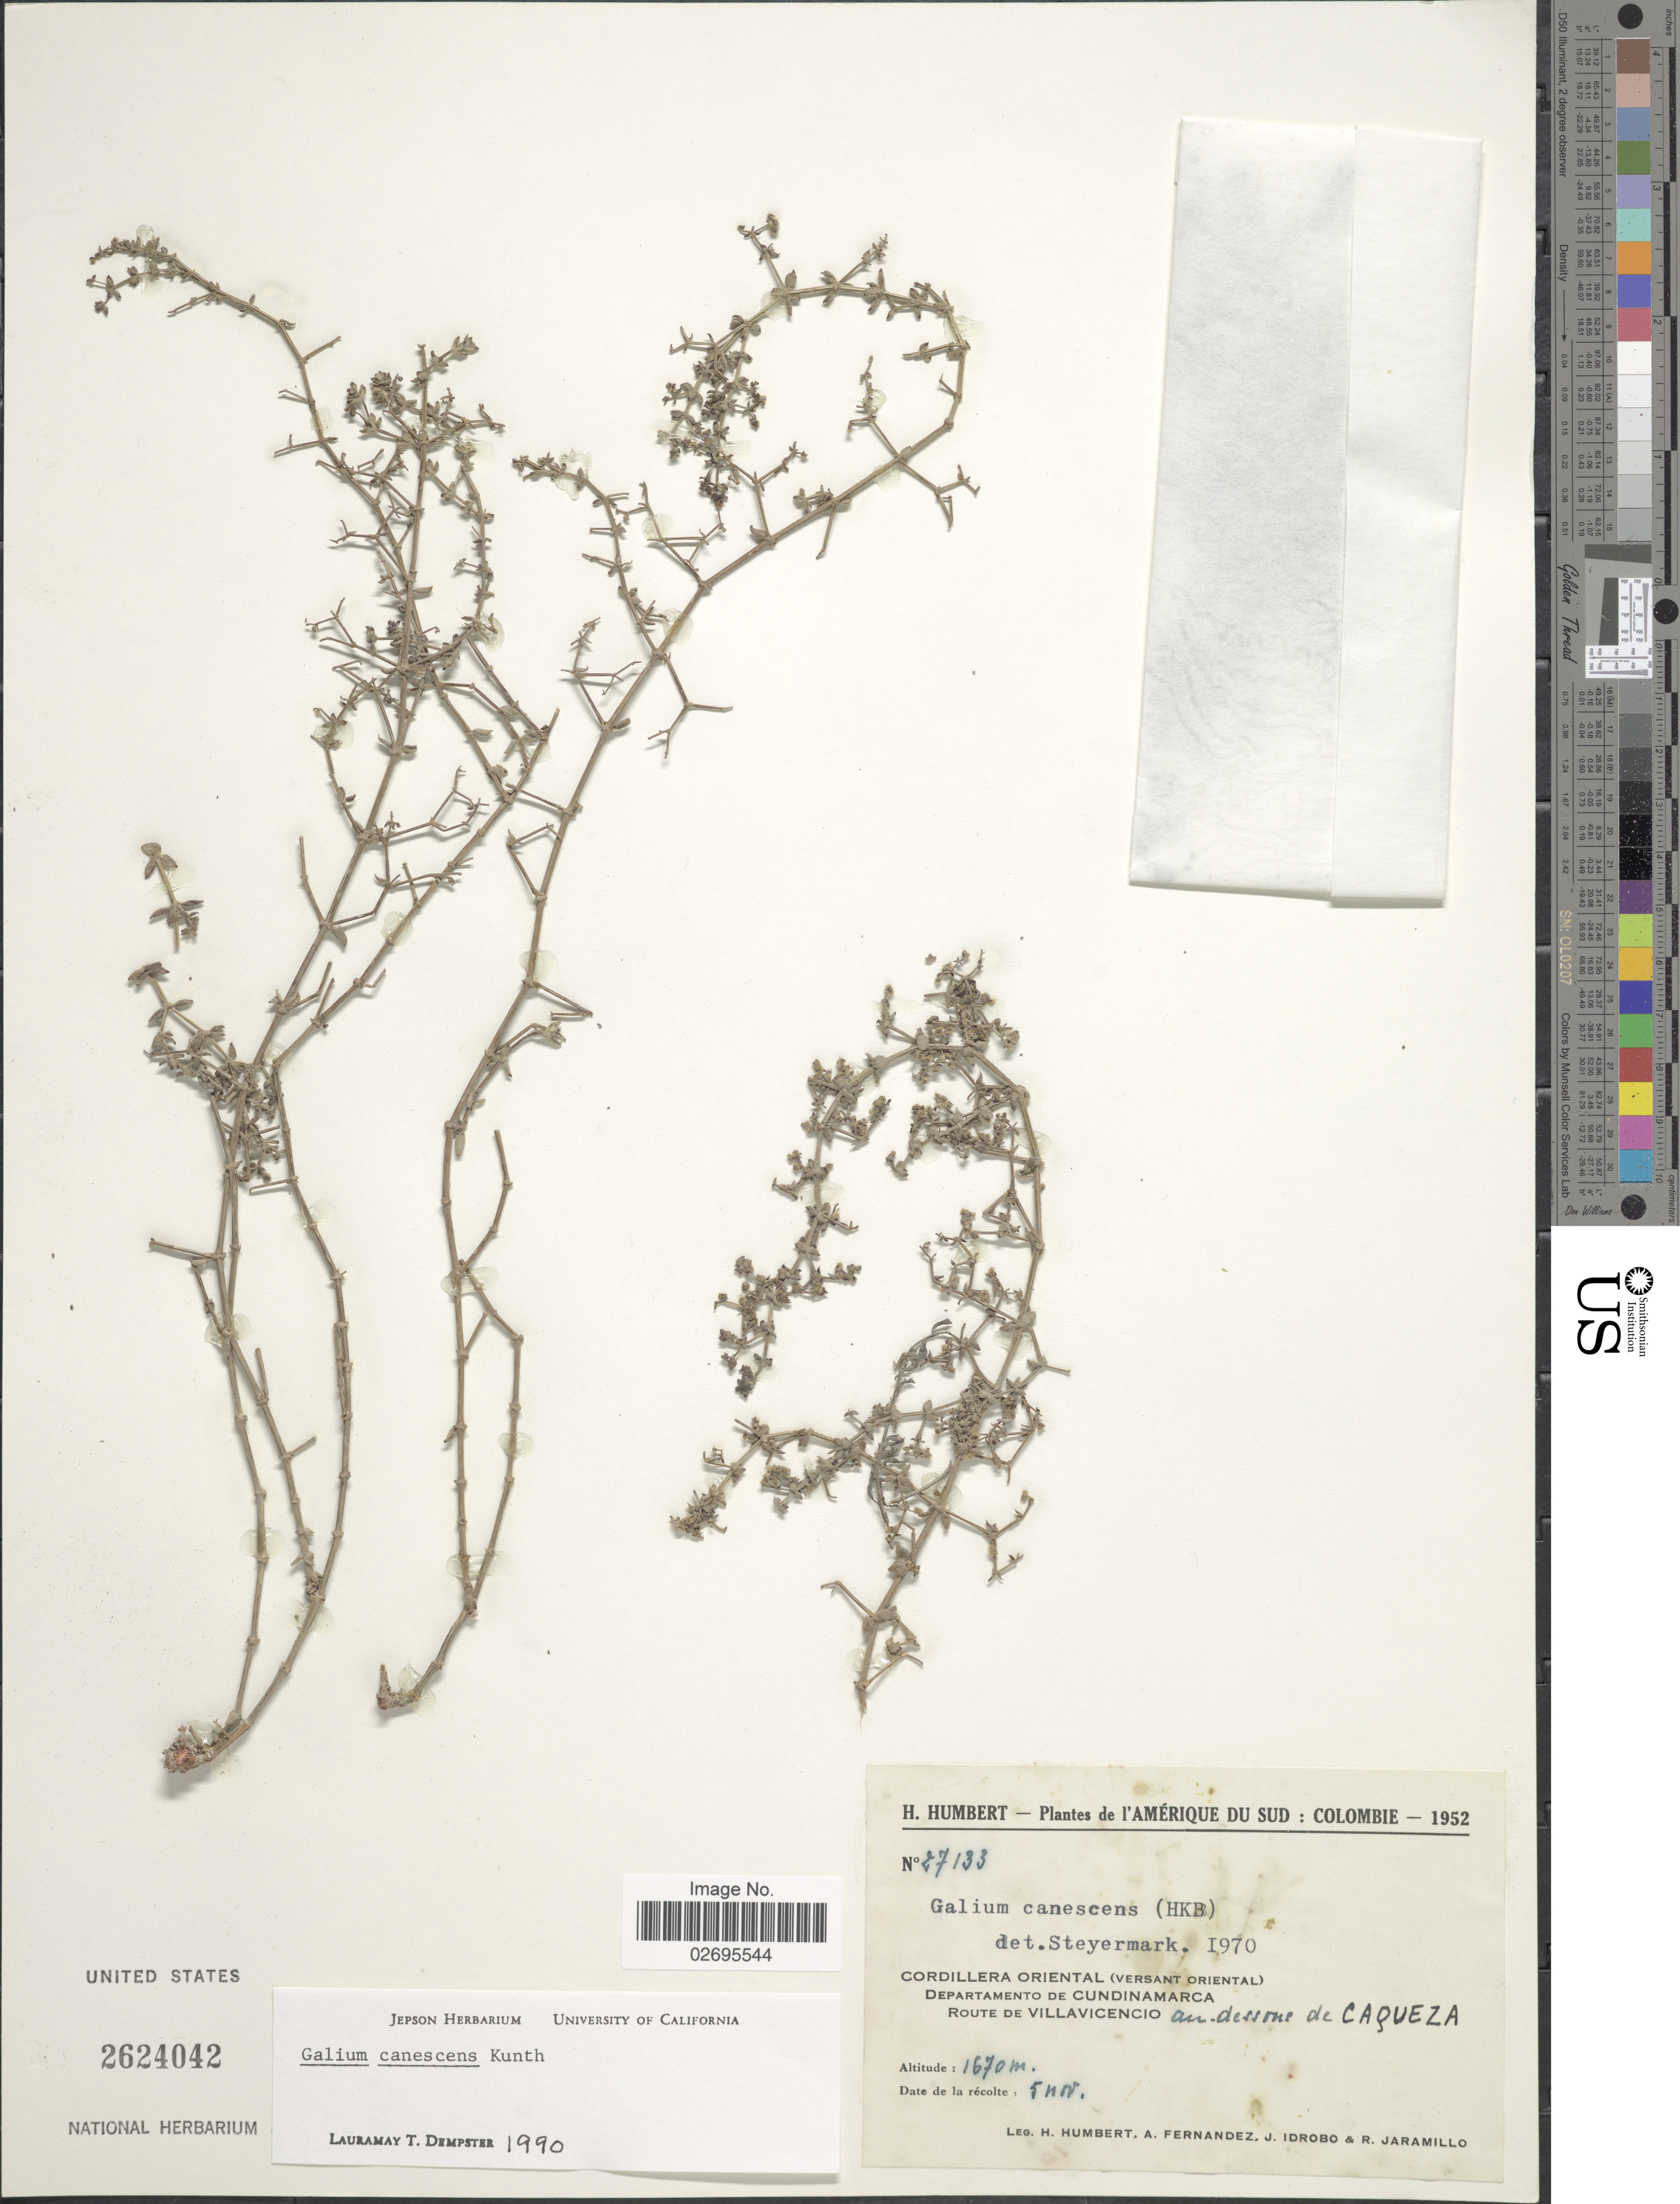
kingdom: Plantae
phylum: Tracheophyta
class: Magnoliopsida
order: Gentianales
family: Rubiaceae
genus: Galium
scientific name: Galium canescens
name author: Kunth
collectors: H. Humbert, A. Fernandez, J. M. Idrobo & R. Jaramillo M.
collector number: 27133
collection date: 1952-11-05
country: Colombia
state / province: Cundinamarca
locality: Cordillera Oriental (versant oriental) Departamento de Cundinamarca Route de Villavicencio and dessous de Caqueza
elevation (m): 1670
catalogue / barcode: US 2624042